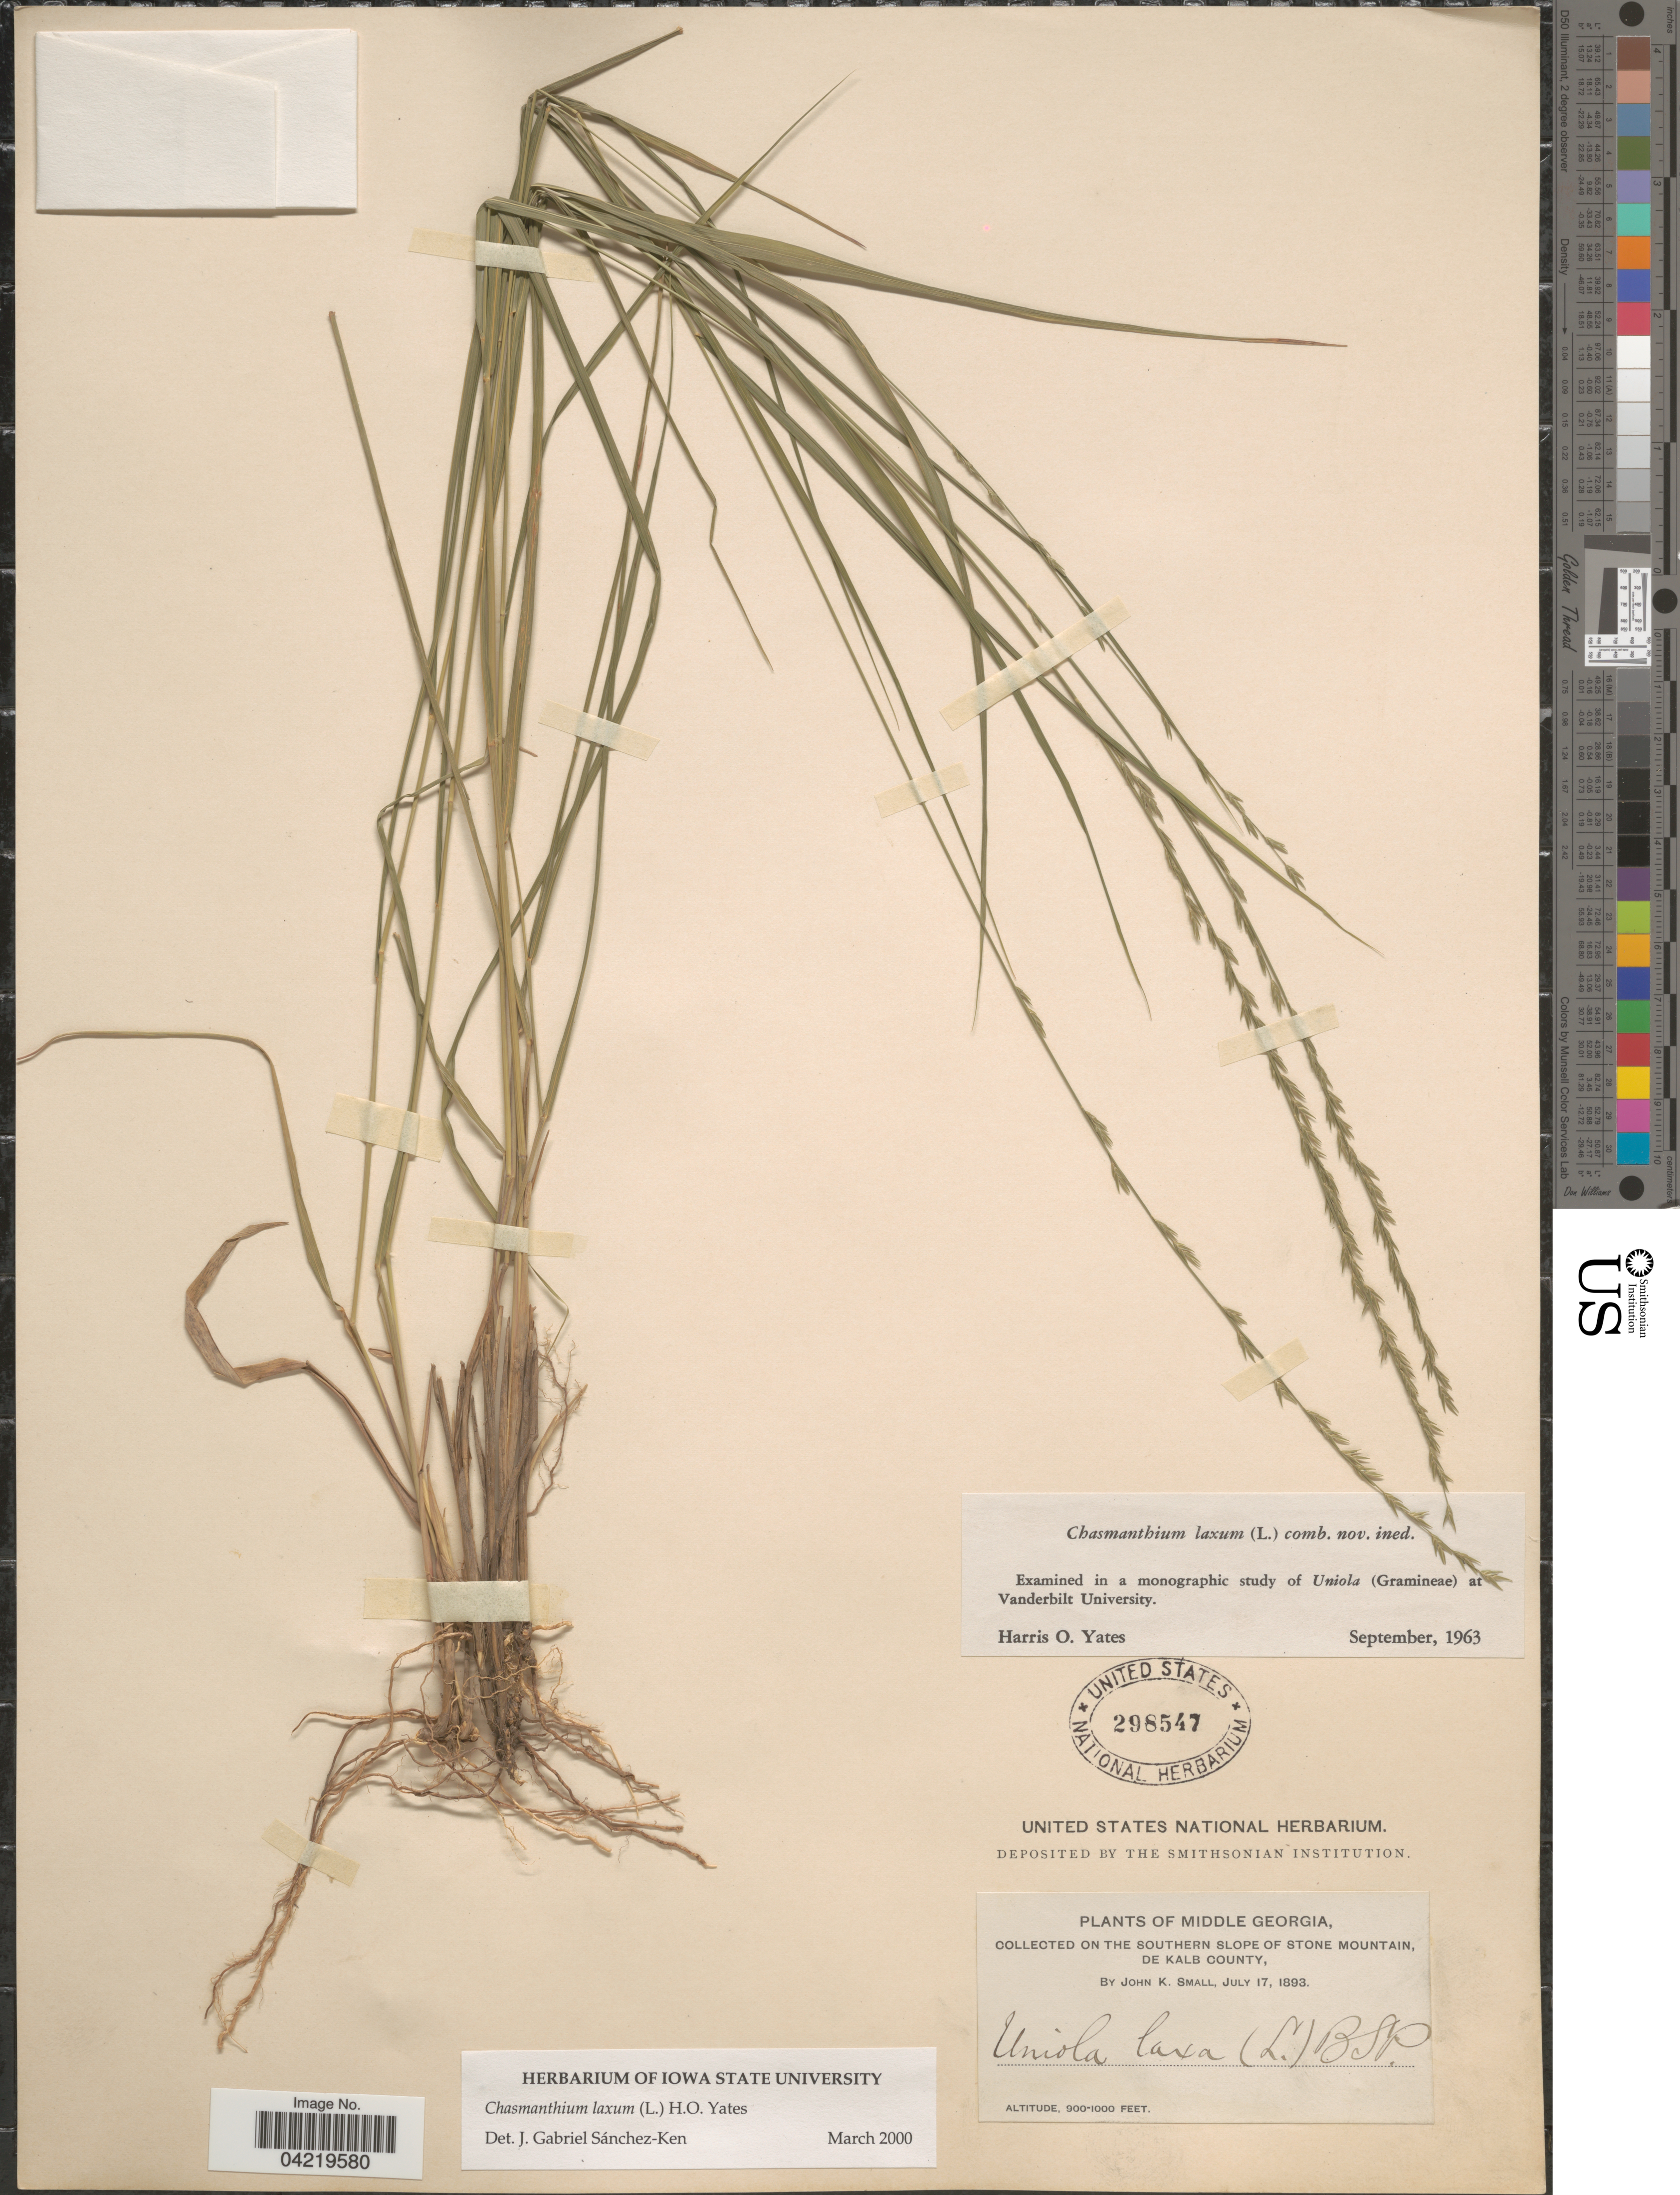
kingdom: Plantae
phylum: Tracheophyta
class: Liliopsida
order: Poales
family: Poaceae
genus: Chasmanthium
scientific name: Chasmanthium laxum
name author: (L.) H.O. Yates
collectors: J. K. Small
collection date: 1893-07-17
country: United States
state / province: Georgia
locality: Middle Georgia. On the southern slope of Stone Mountain, De Kalb County.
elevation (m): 274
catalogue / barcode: US 298547